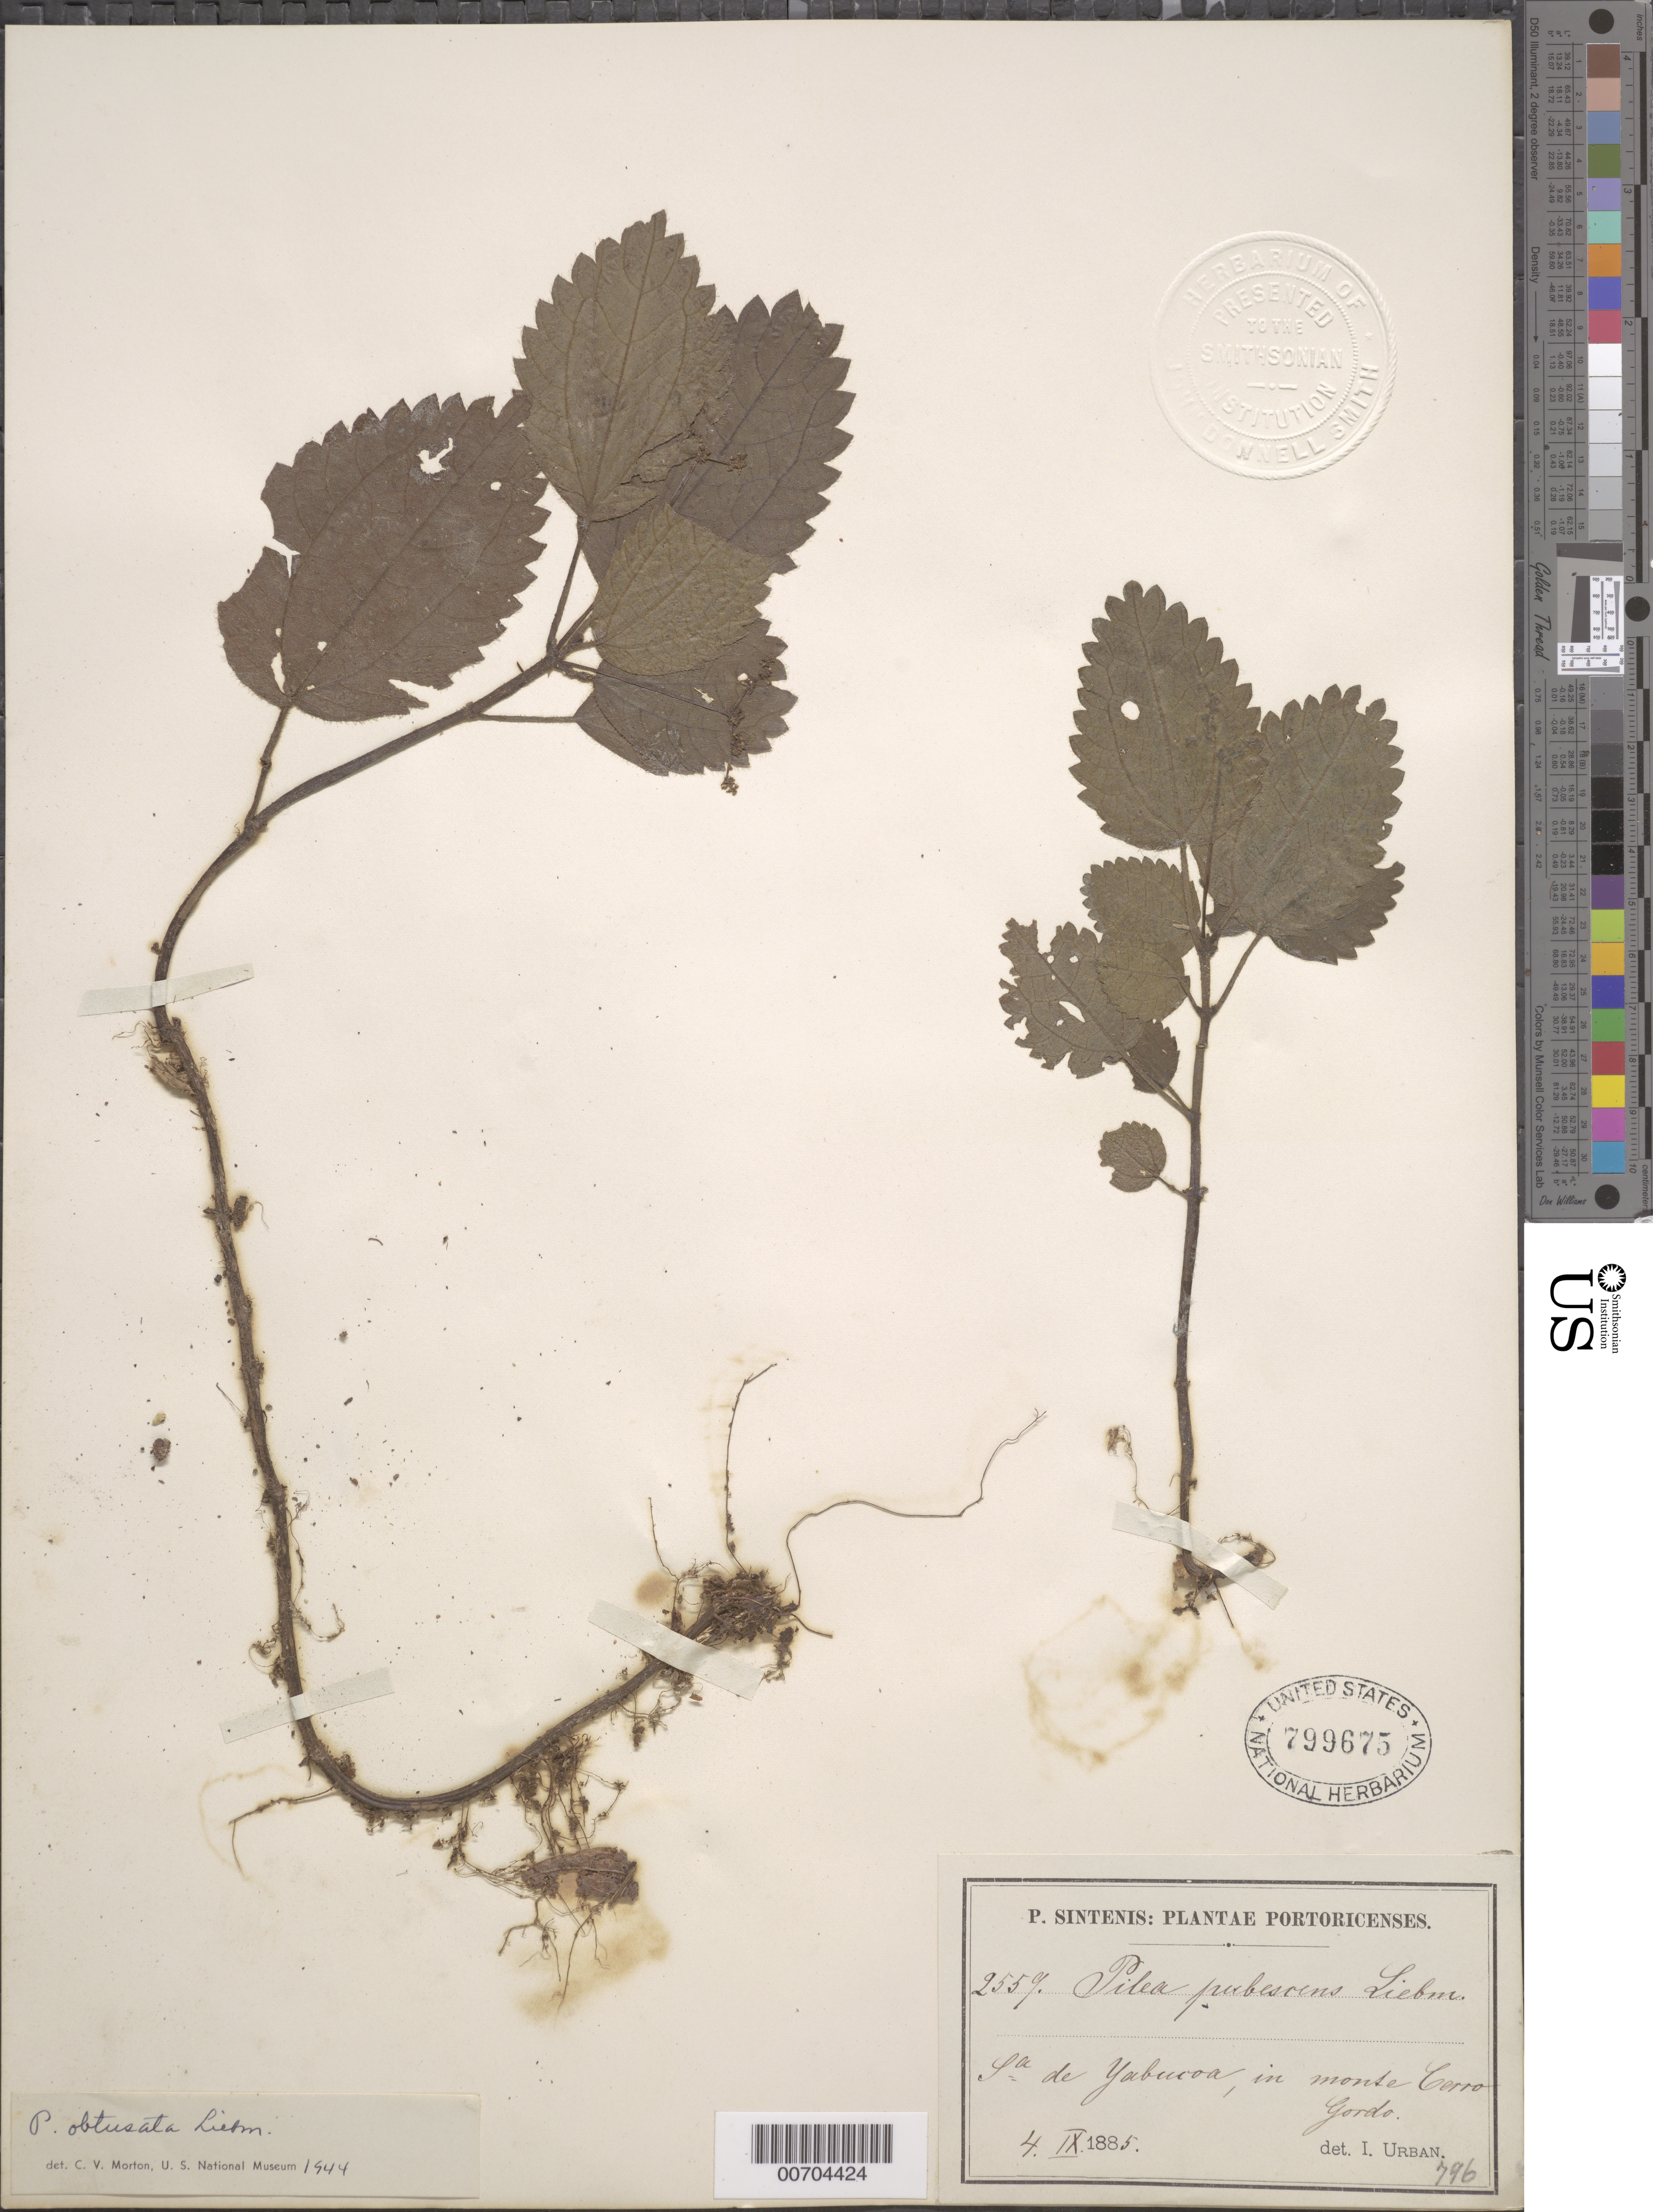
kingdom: Plantae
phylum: Tracheophyta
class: Magnoliopsida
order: Rosales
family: Urticaceae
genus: Pilea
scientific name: Pilea obtusata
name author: Liebm.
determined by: Morton, C. V.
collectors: P. Sintenis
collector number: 2559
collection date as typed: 04 Sep 1885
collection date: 1885-09-04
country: Puerto Rico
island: Greater Antilles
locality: La de Yabucoa, in monte Cerro Gordo.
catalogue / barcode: US 799675